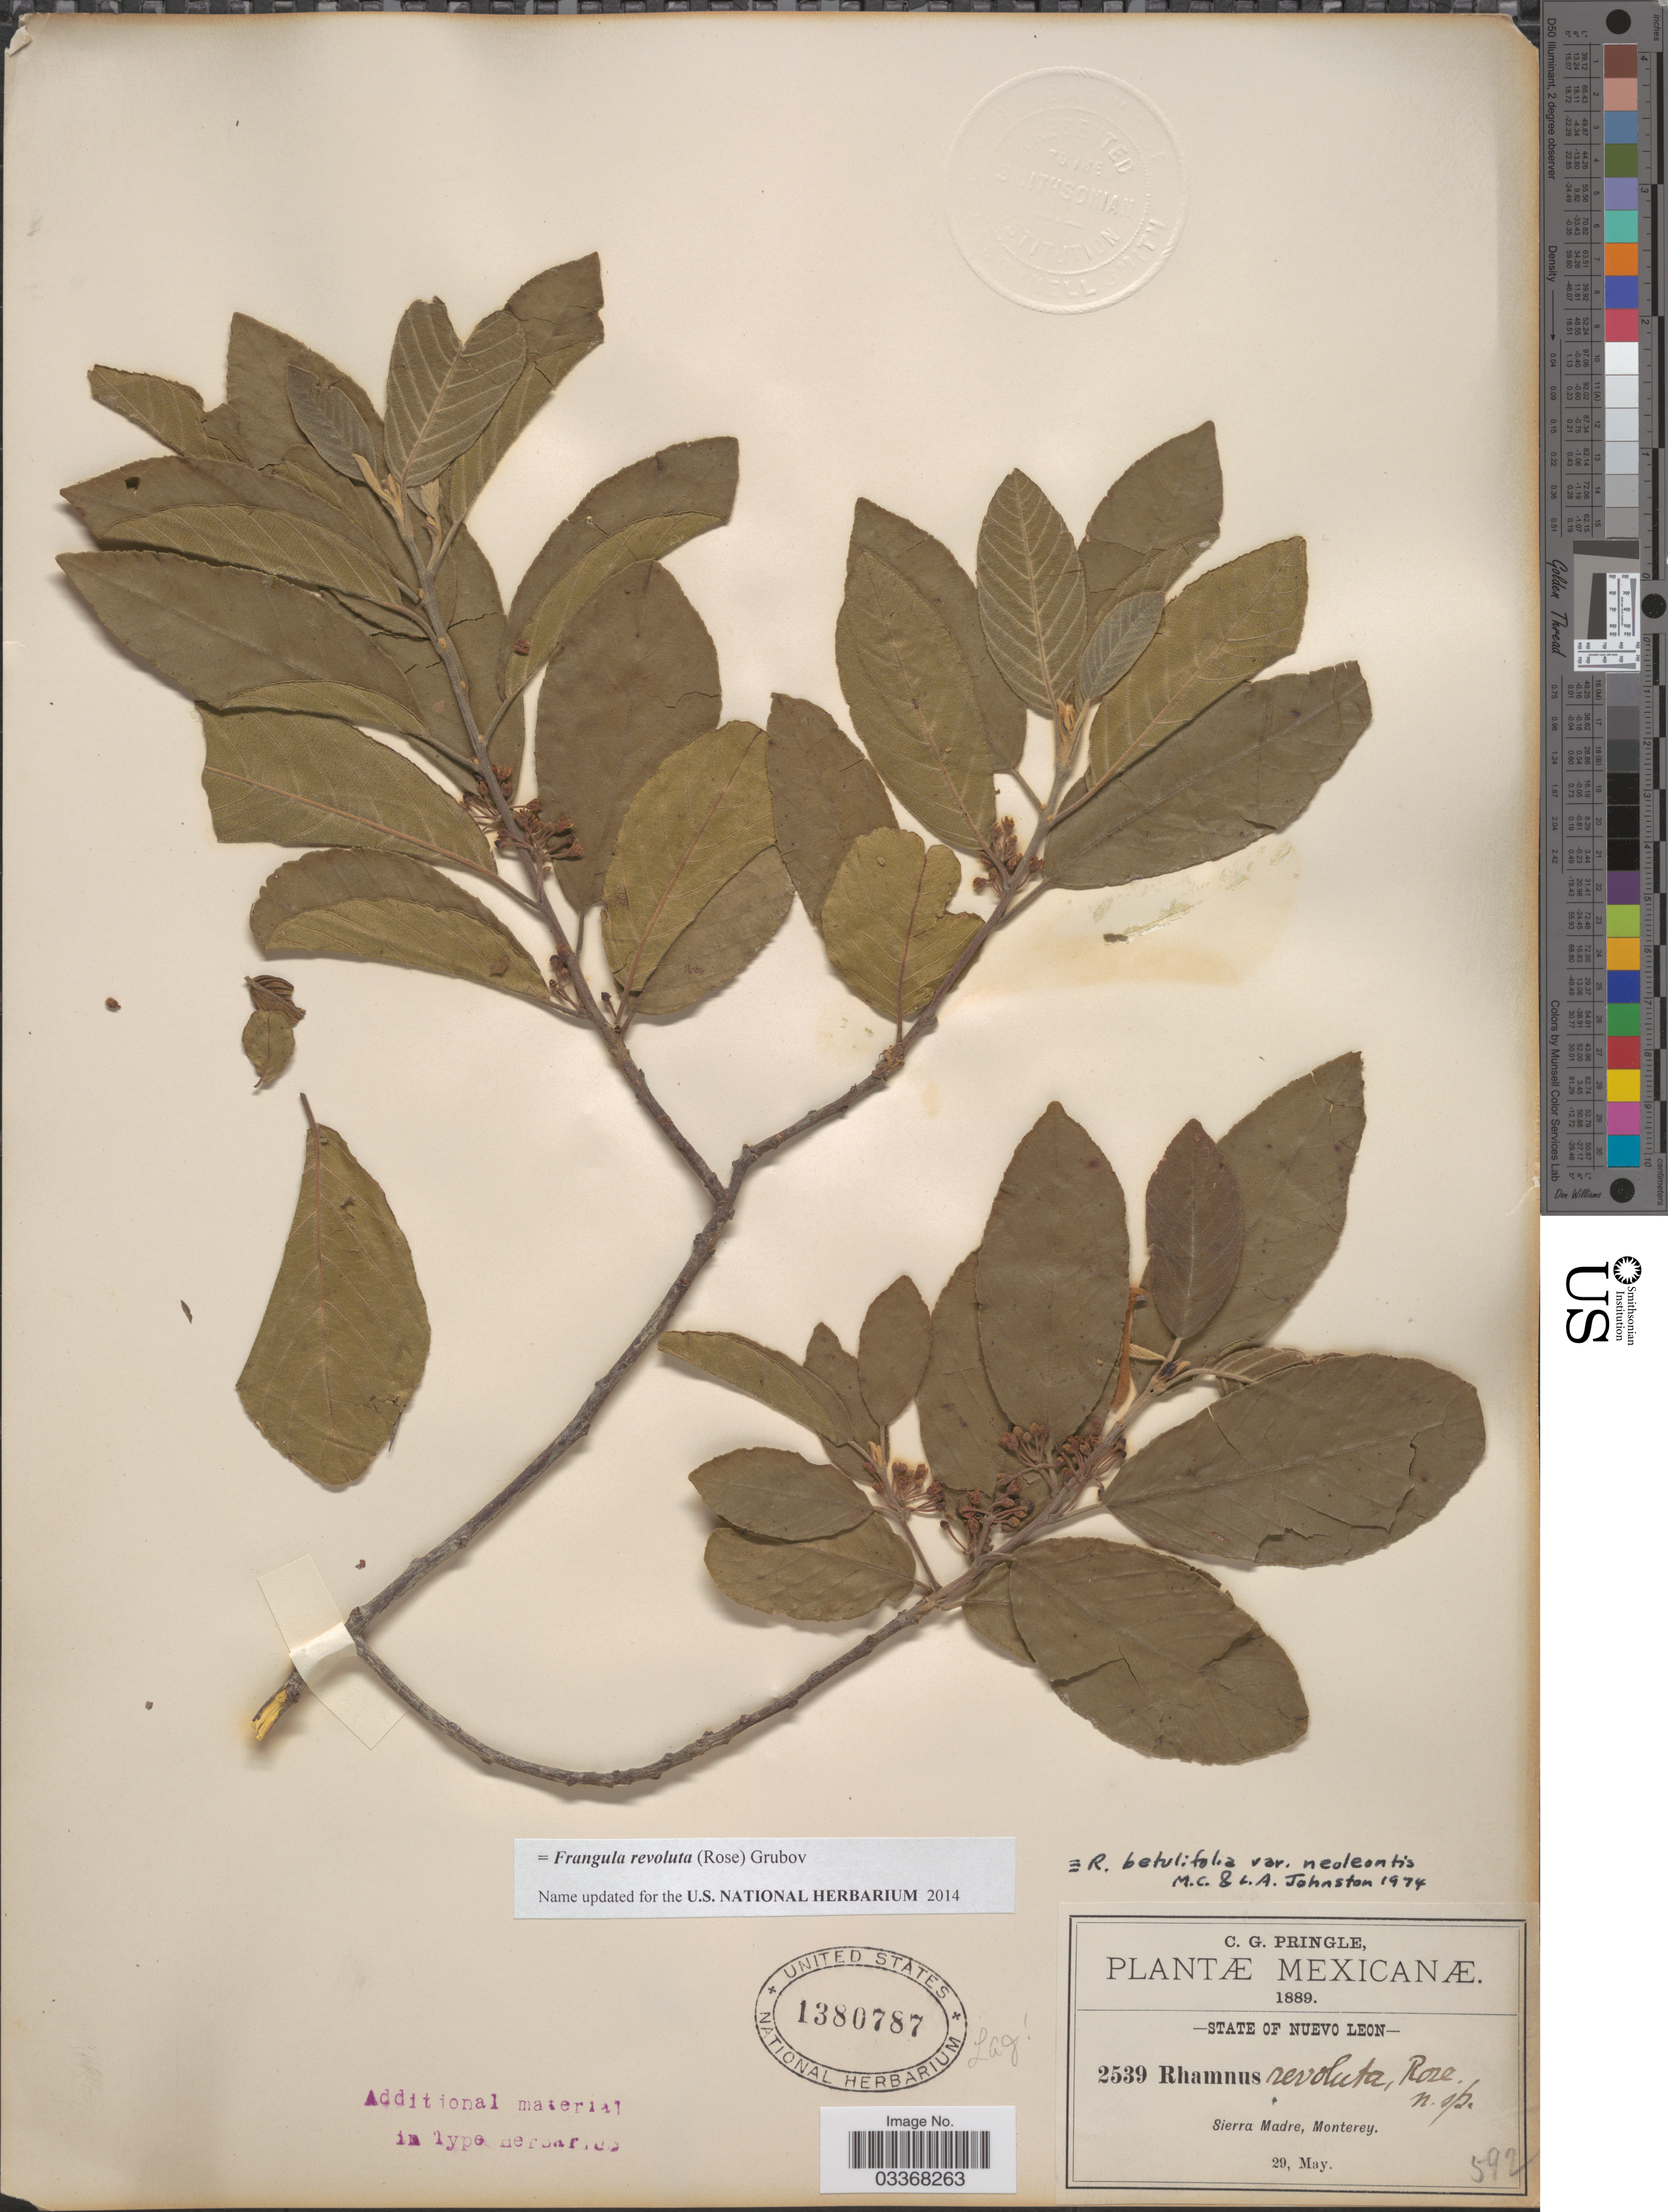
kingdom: Plantae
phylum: Tracheophyta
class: Magnoliopsida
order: Rosales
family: Rhamnaceae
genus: Frangula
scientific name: Frangula revoluta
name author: (Rose) Grubov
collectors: C. G. Pringle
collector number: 2539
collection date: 1889-05-29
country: Mexico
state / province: Nuevo León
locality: Sierra Madre, Monterey.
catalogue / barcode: US 1380787